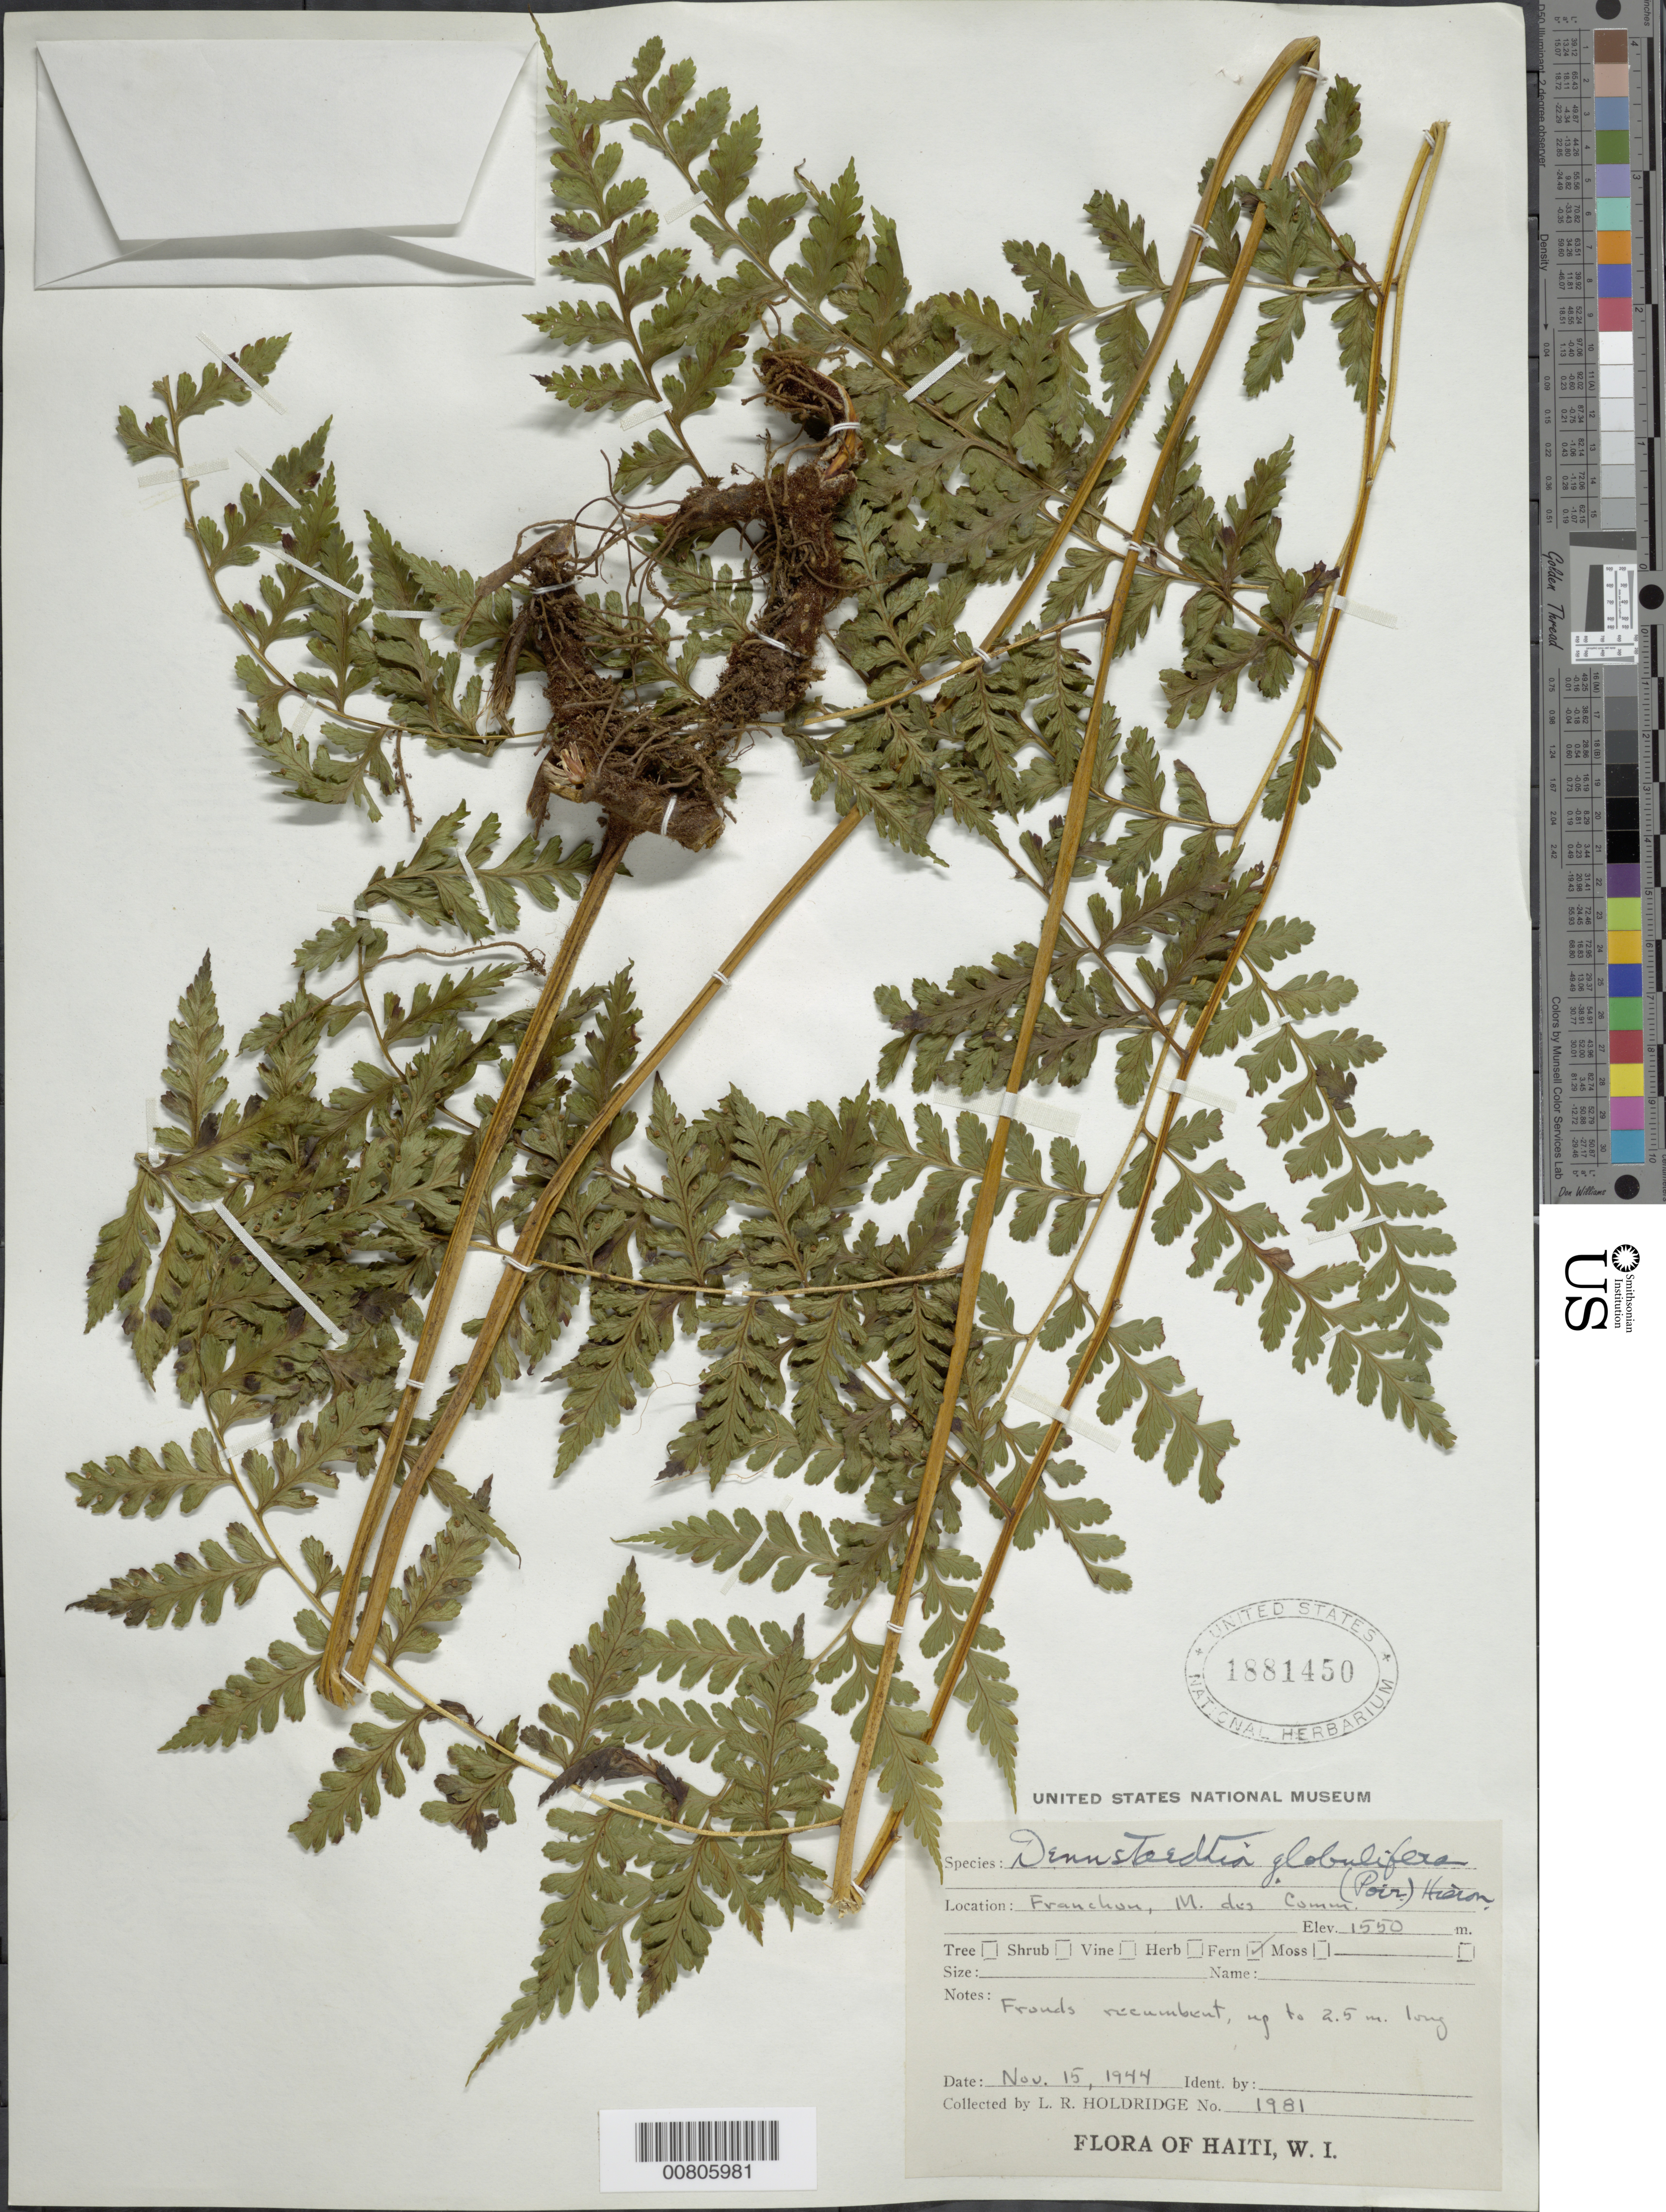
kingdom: Plantae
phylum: Tracheophyta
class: Polypodiopsida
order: Polypodiales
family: Dennstaedtiaceae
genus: Dennstaedtia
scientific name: Dennstaedtia globulifera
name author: (Poir.) Hieron.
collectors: L. Holdridge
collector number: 1981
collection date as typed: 15 Nov 1944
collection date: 1944-11-15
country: Haiti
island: Hispaniola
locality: Franchun, M. des Commissaires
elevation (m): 1550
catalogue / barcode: US 1881450